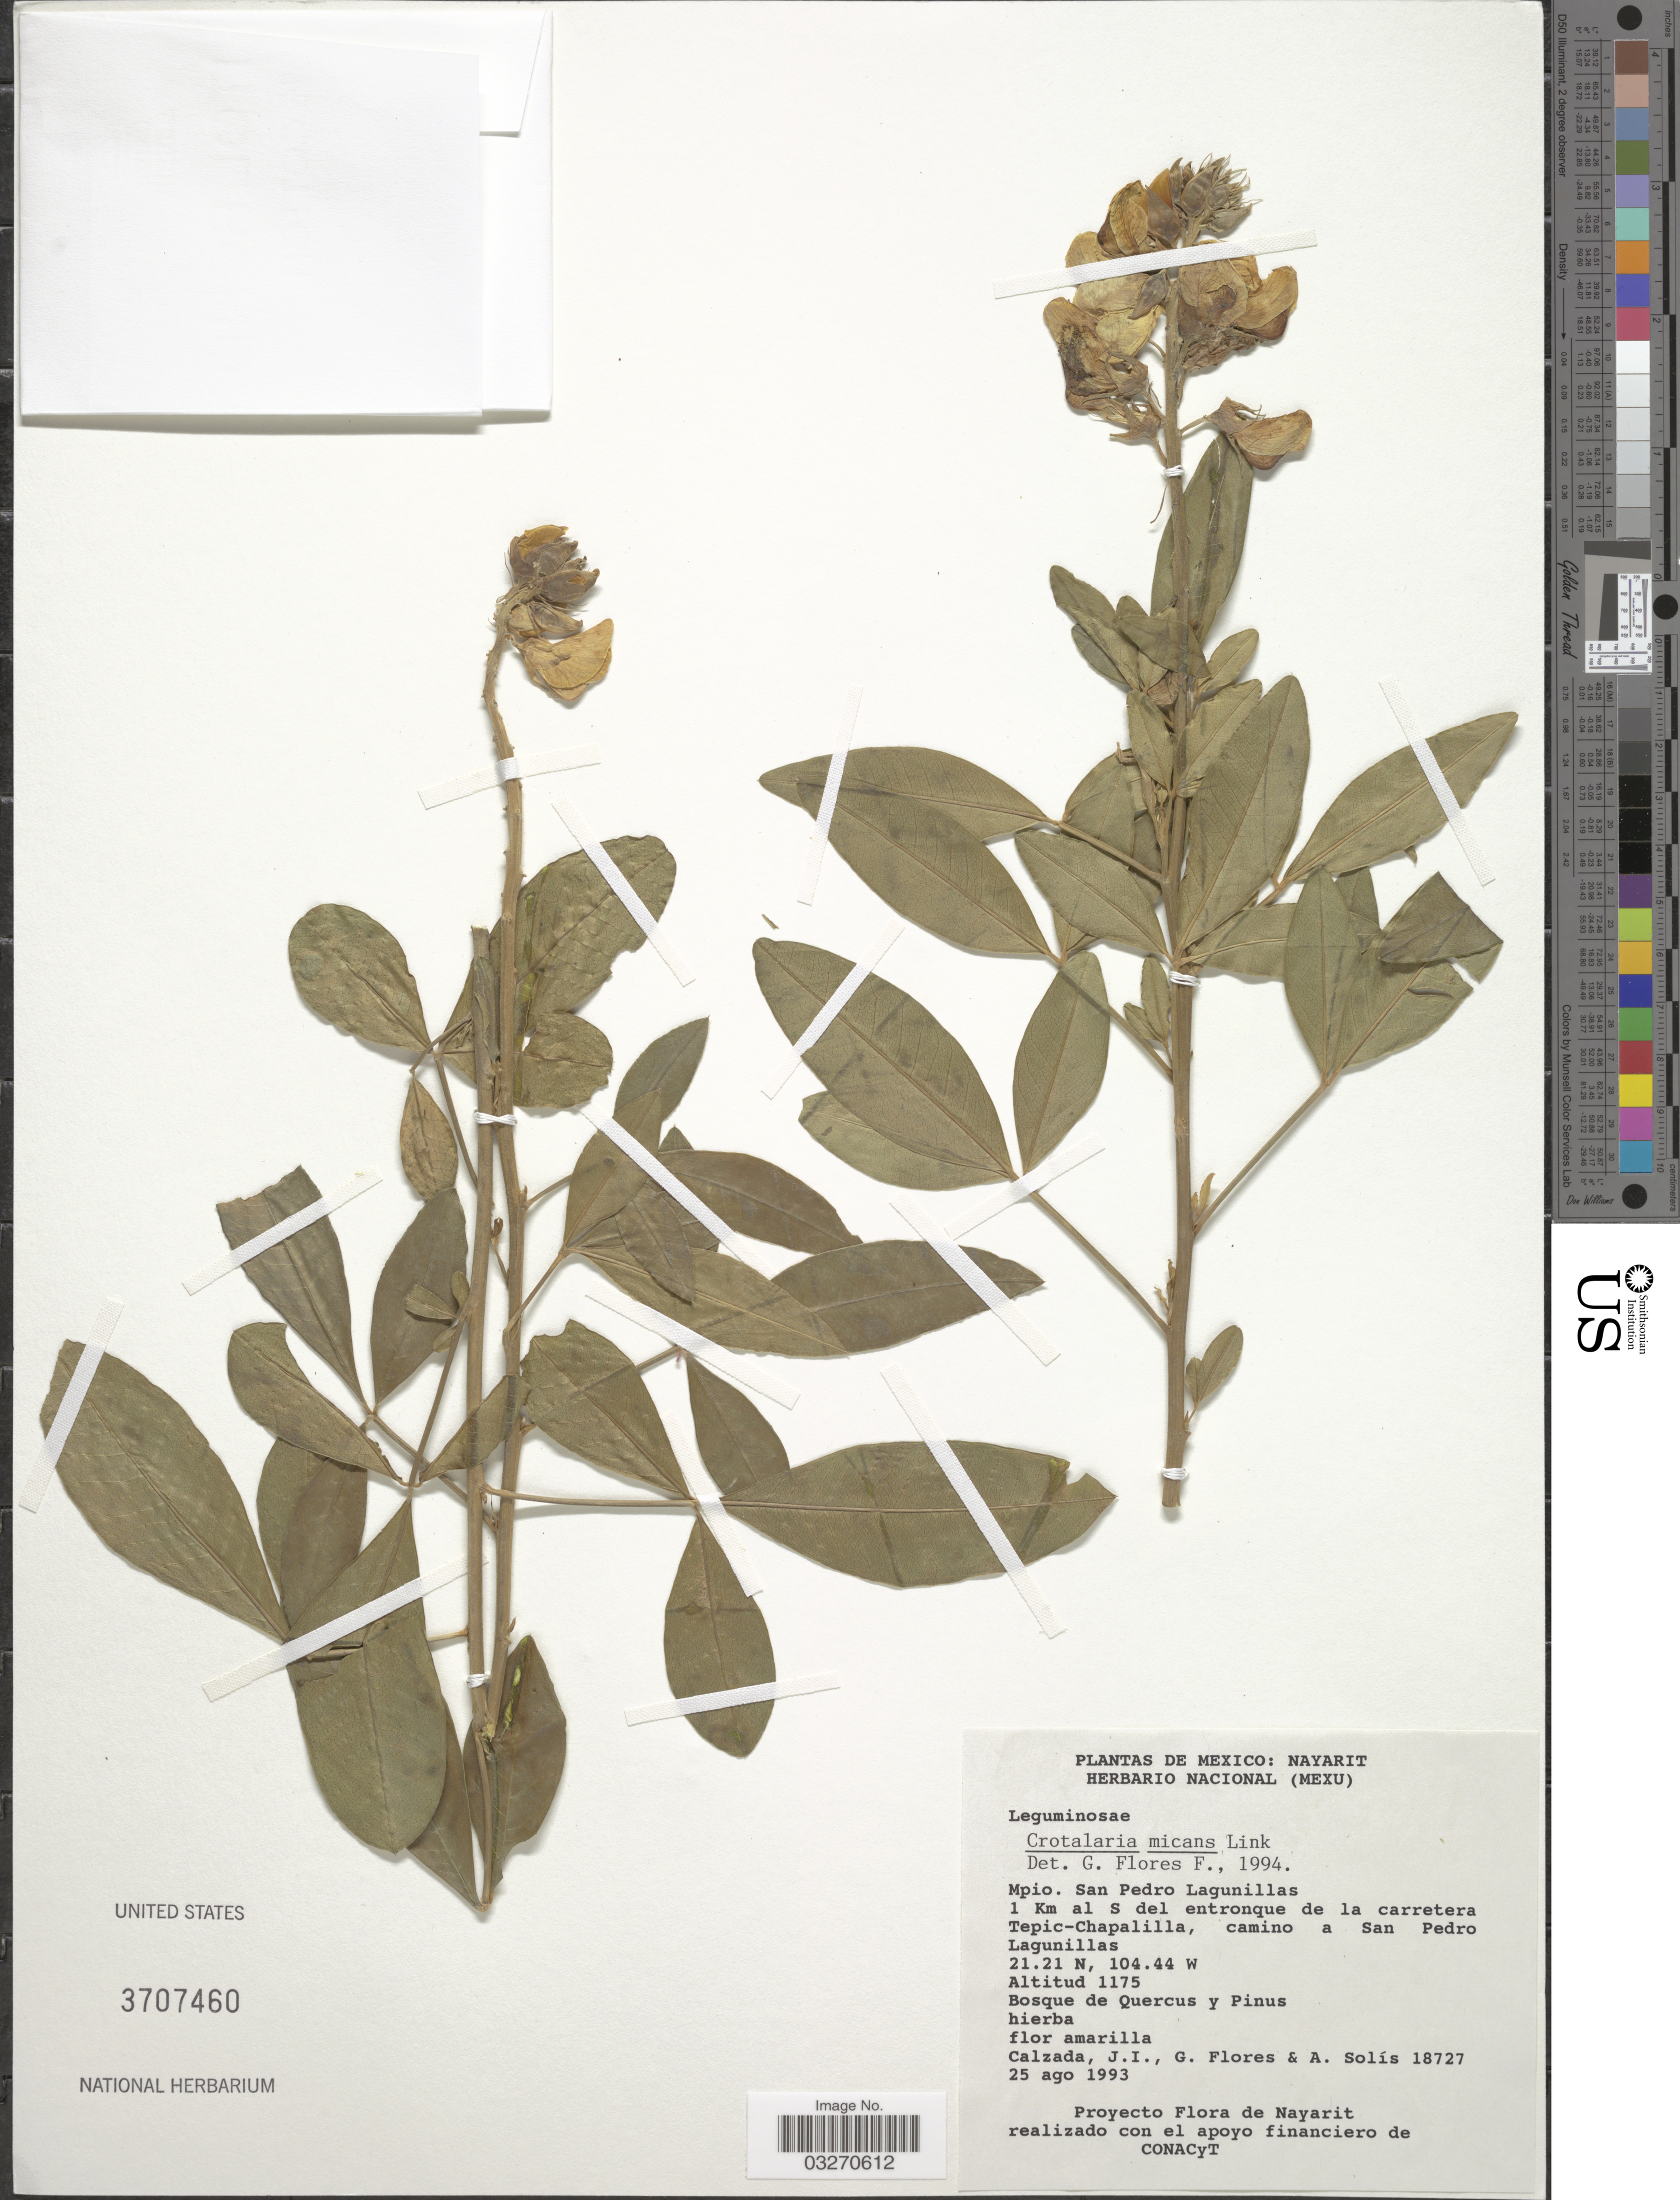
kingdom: Plantae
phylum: Tracheophyta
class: Magnoliopsida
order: Fabales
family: Fabaceae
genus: Crotalaria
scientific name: Crotalaria micans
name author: Link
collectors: J. I. Calzada, G. Flores F. & A. Solis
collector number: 18727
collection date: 1993-08-25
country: Mexico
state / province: Nayarit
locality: Mpio. San Pedro Lagunillas. 1 Km al S del entronque de la carretera Tepic-Chapalilla, camino a San Pedro Lagunillas.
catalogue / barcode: US 3707460